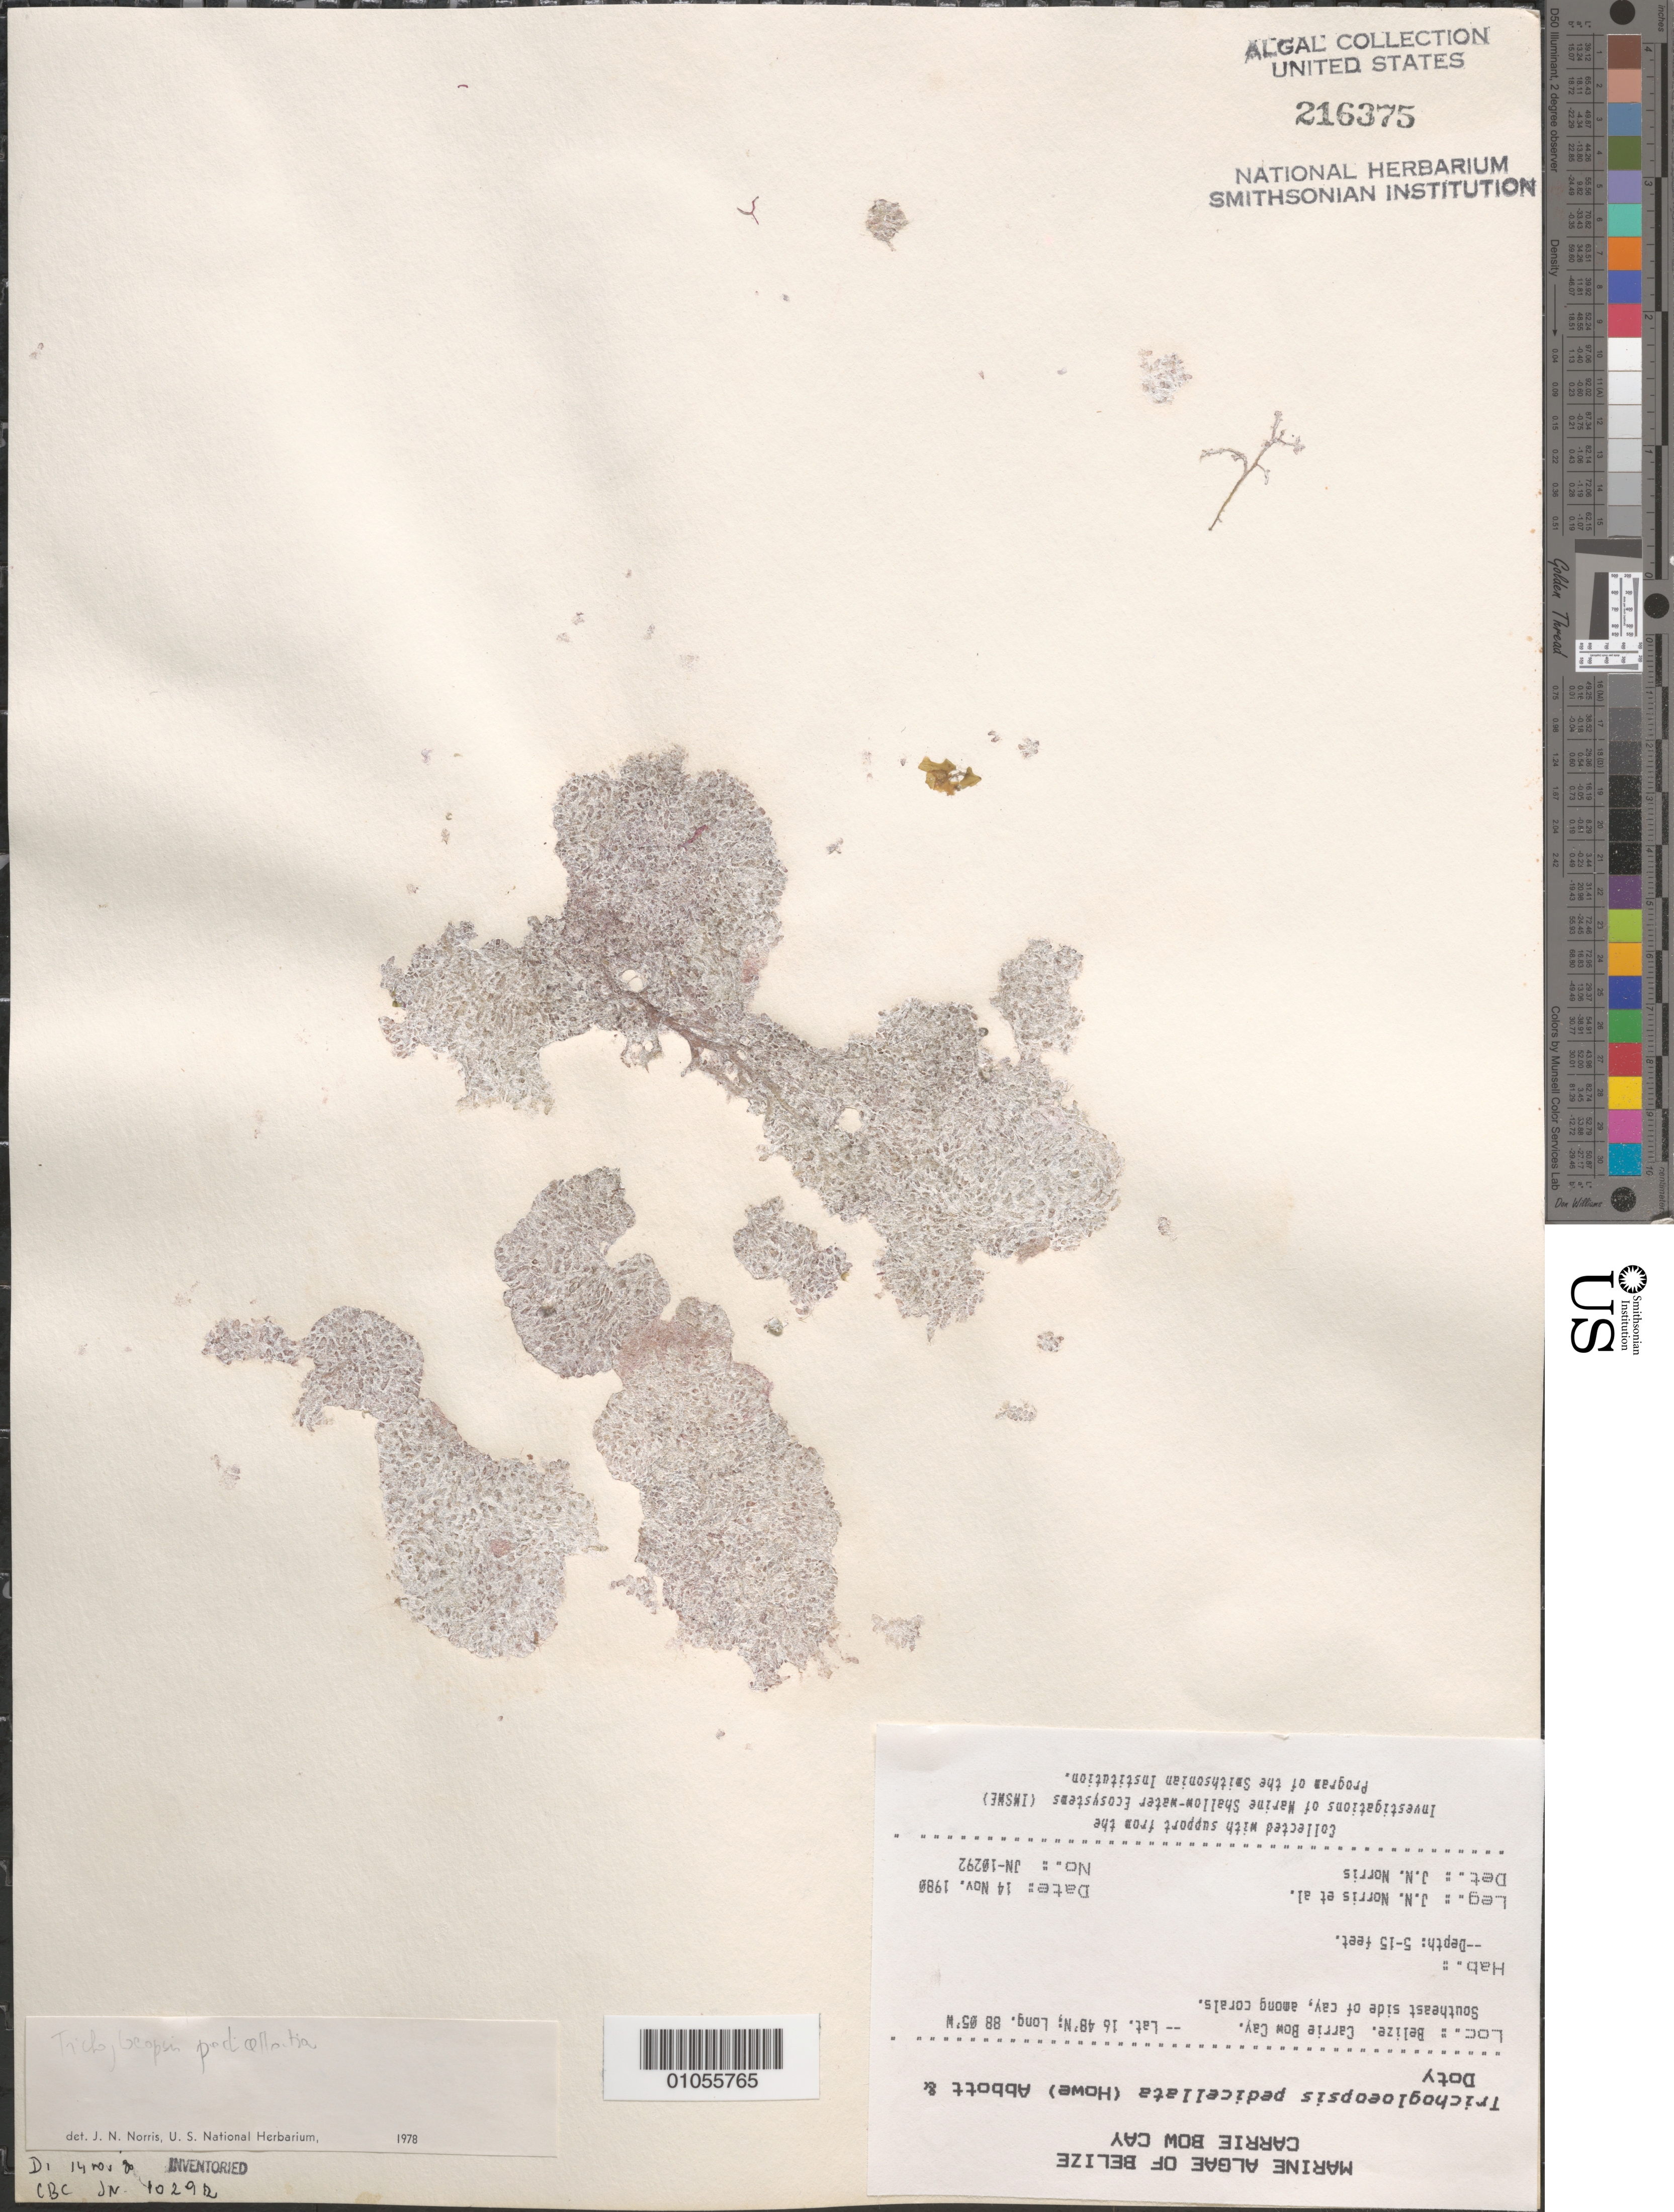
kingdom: Plantae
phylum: Rhodophyta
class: Florideophyceae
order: Nemaliales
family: Liagoraceae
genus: Trichogloeopsis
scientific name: Trichogloeopsis pedicellata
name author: (M. Howe in Britton & Millsp.) I.A. Abbott & Doty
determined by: Norris, James N.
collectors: J. N. Norris & et al.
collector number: JN-10292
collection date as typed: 14 Nov 1980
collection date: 1980-11-14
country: Belize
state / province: Stann Creek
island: Carrie Bow Cay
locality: Southeast side of cay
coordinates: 16 48'N, 88 05'W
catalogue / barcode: US 216375